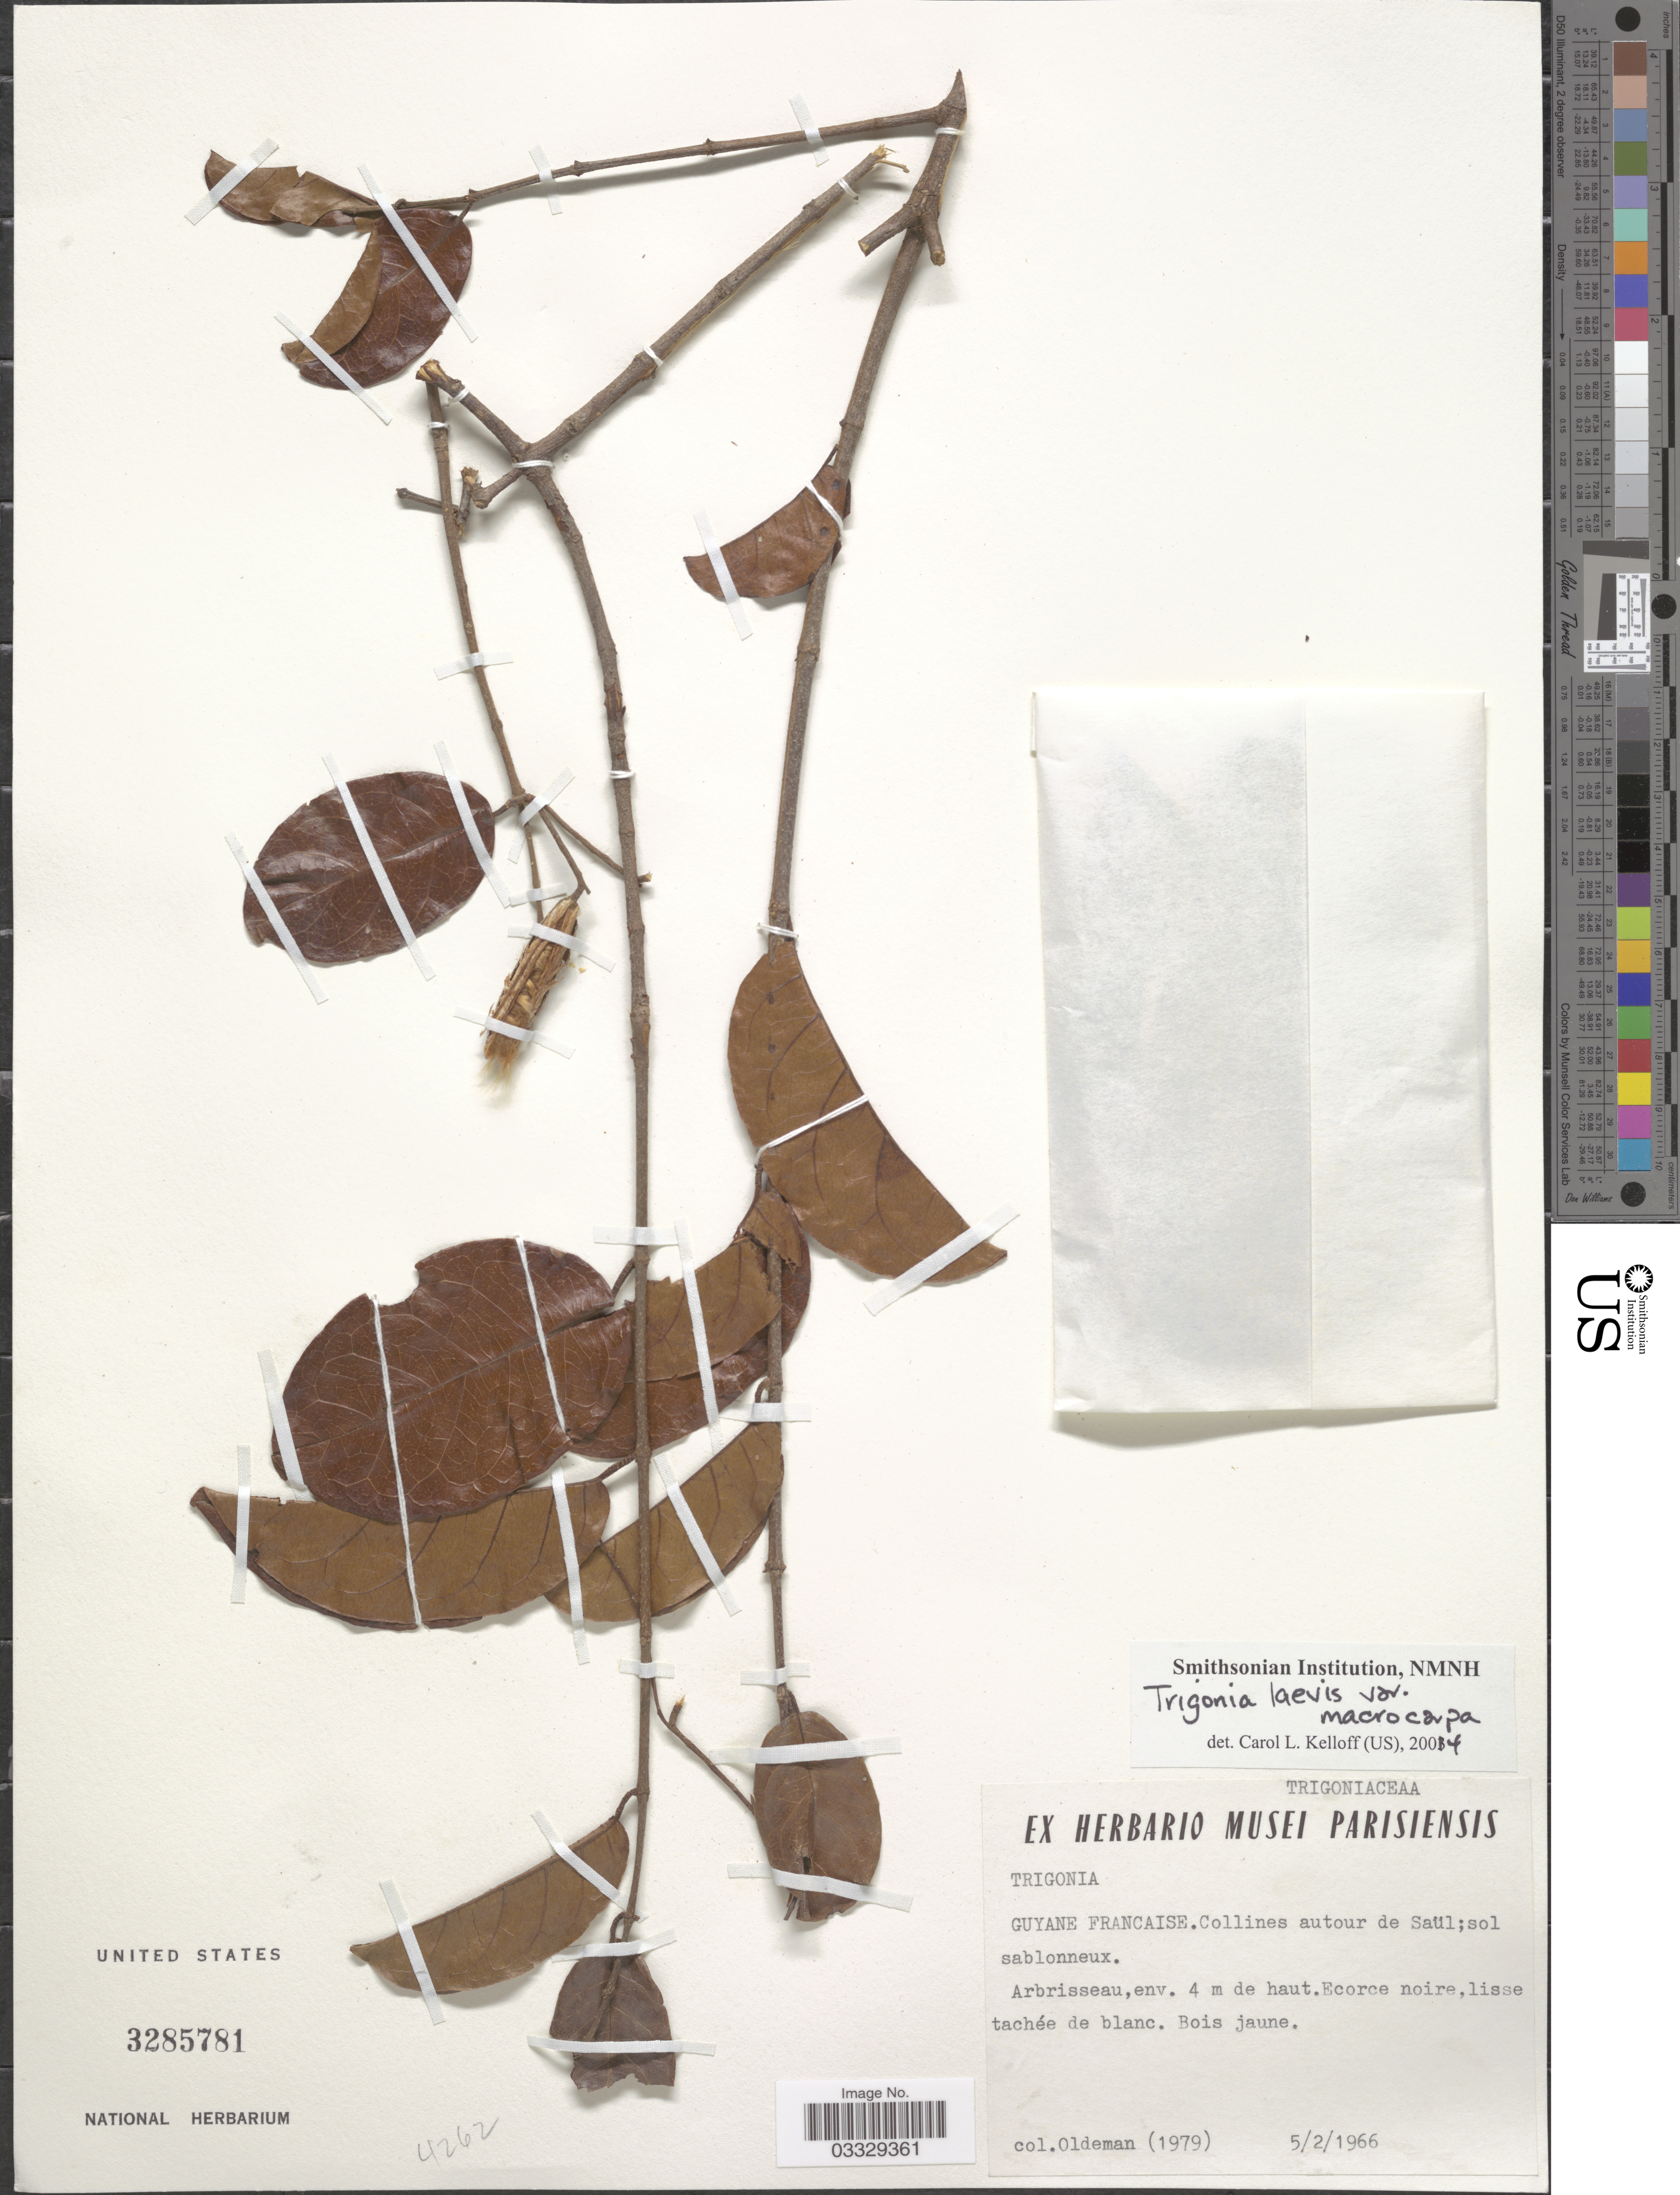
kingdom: Plantae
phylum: Tracheophyta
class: Magnoliopsida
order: Malpighiales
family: Trigoniaceae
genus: Trigonia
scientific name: Trigonia laevis var. microcarpa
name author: (Sagot ex Warm.) Sagot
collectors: -- Oldeman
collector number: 1979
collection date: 1966-02-05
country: French Guiana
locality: Collines autour de Saül.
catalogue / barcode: US 3285781